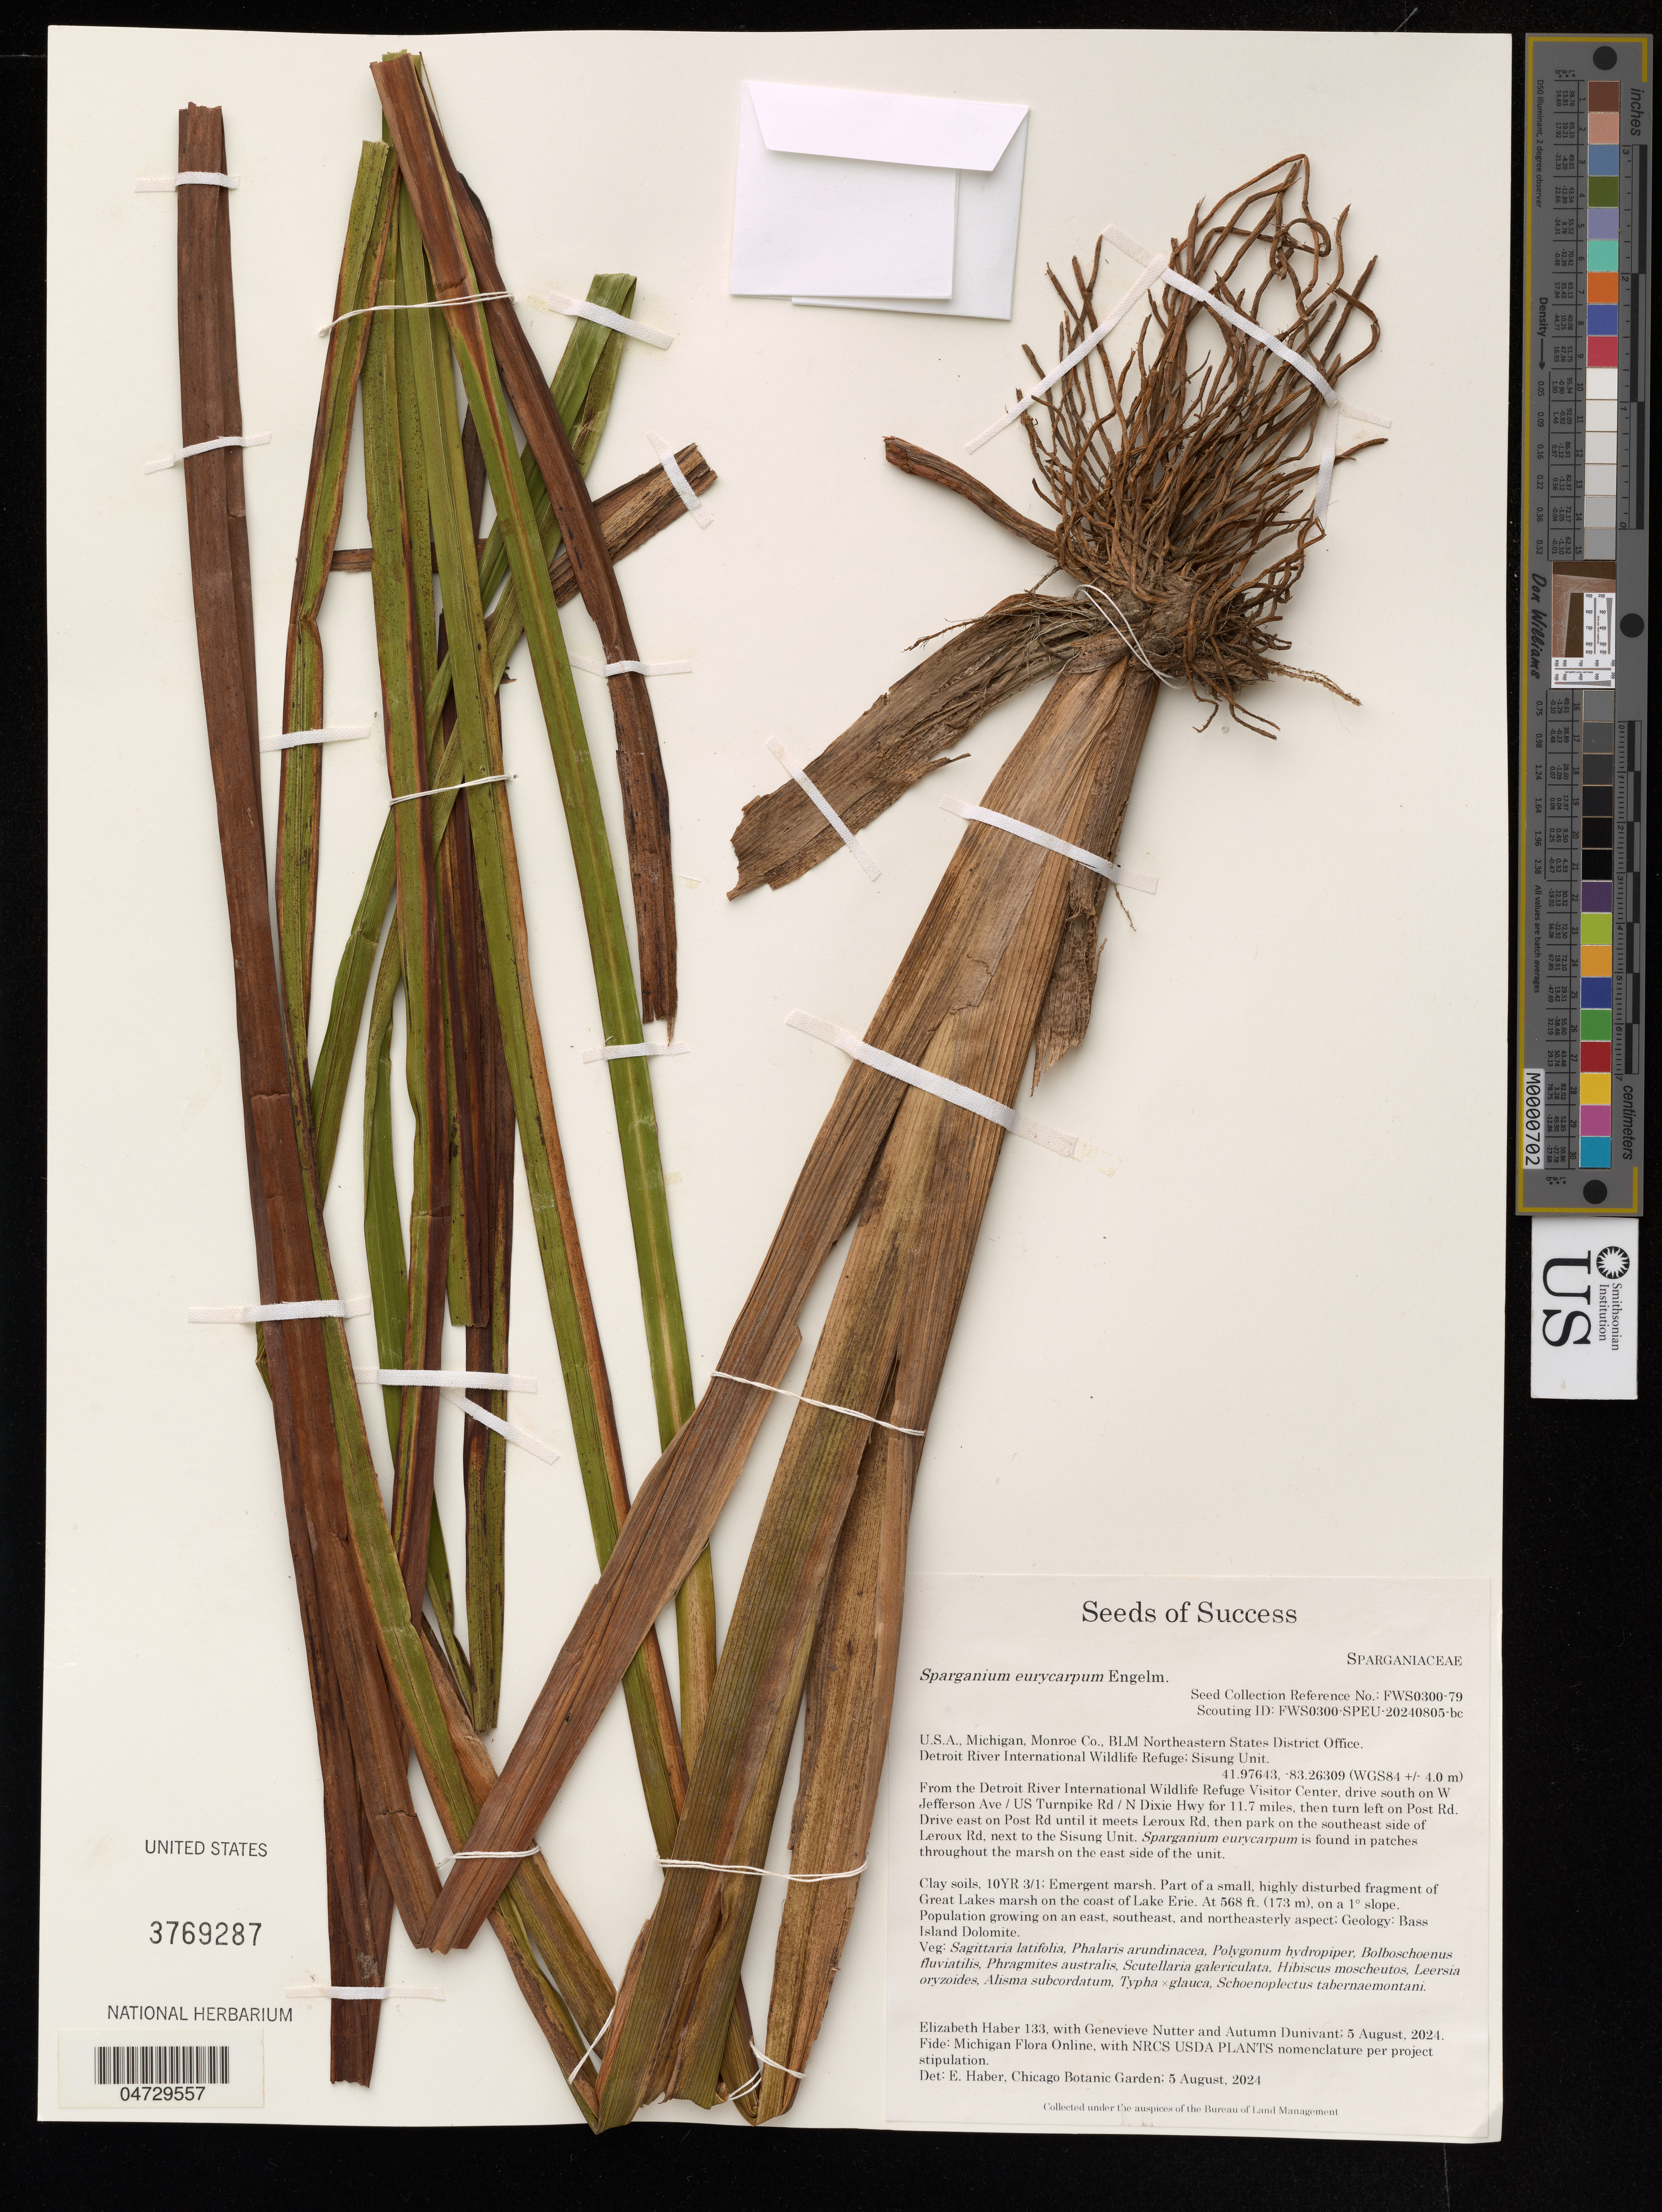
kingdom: Plantae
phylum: Tracheophyta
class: Liliopsida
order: Poales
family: Typhaceae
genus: Sparganium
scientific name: Sparganium eurycarpum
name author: Engelm.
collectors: E. Haber, G. Nutter & A. Dunivant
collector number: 133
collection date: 2024-08-05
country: United States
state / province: Michigan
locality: Monroe Co., BLM Northeastern States District Office, Detroit River International Wildlife Refuge: Sisung Unit.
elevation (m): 173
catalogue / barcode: US 3769287